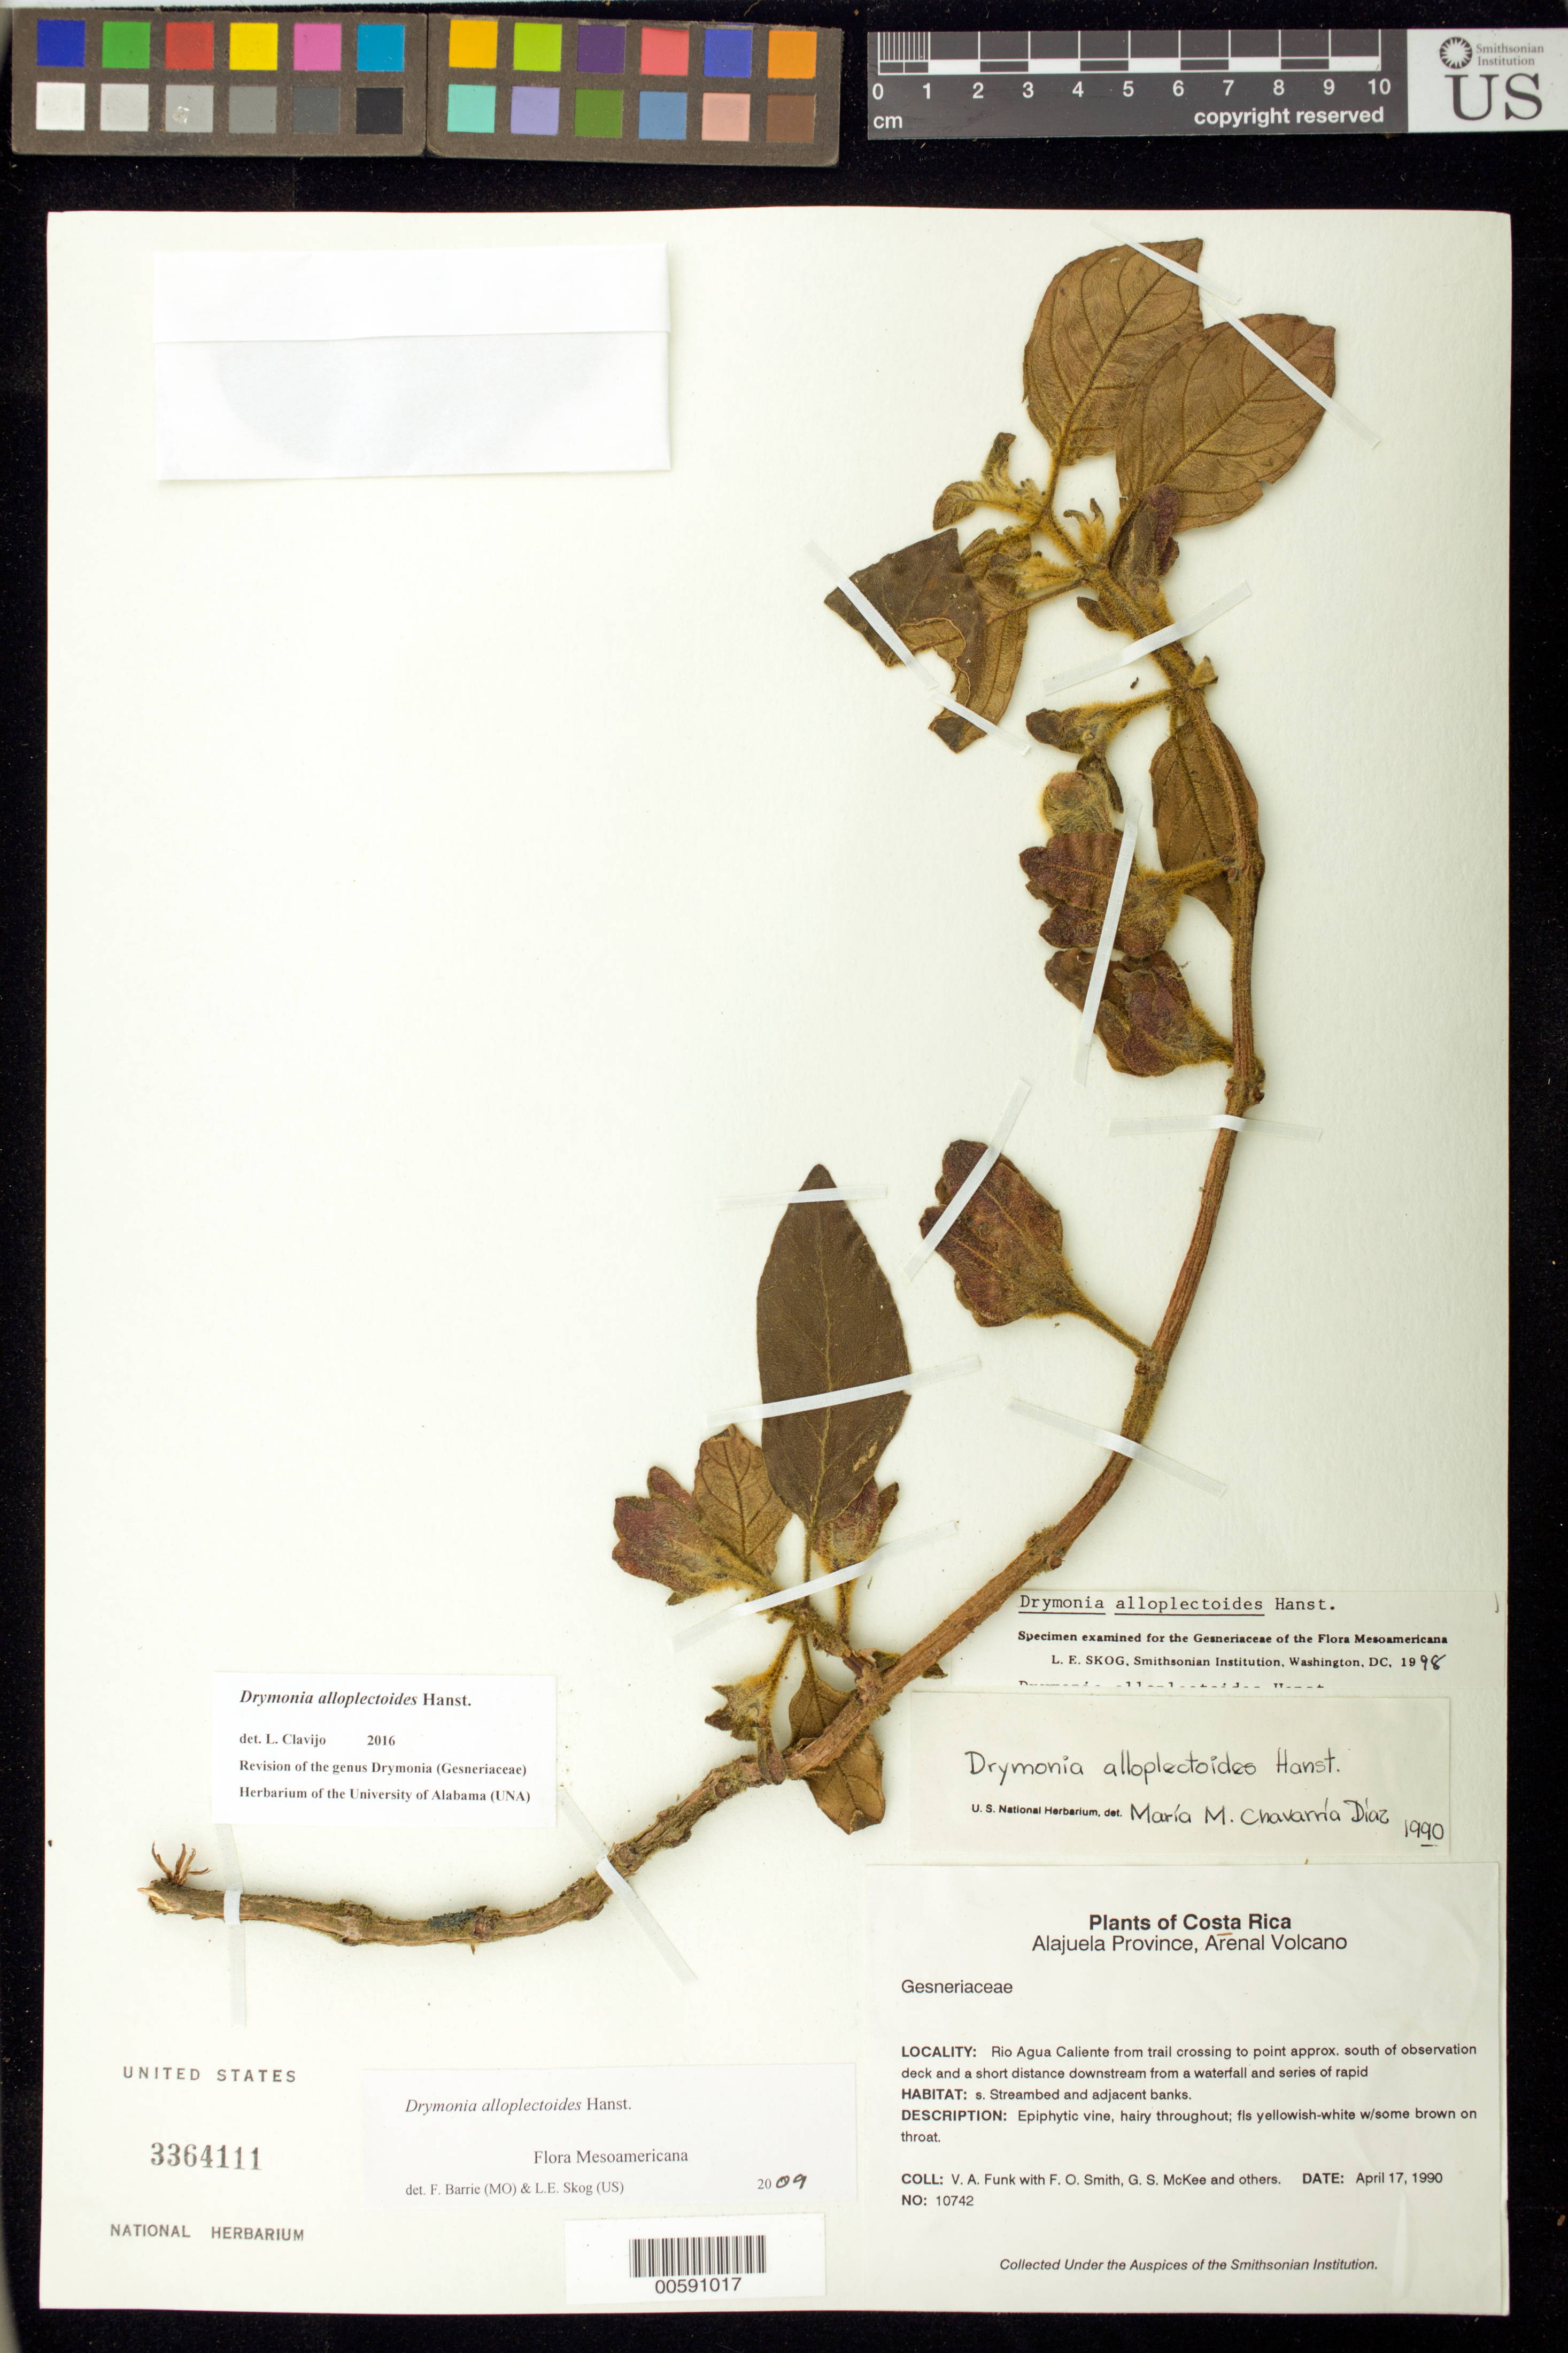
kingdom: Plantae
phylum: Tracheophyta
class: Magnoliopsida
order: Lamiales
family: Gesneriaceae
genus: Drymonia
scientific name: Drymonia alloplectoides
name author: Hanst.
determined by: Skog, Laurence E.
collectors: V. Funk, F. Smith, G. S. McKee & et al.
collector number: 10742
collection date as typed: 17 Apr 1990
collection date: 1990-04-17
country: Costa Rica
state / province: Alajuela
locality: Arenal Volcano; Rio Agua Caliente from trail crossing to point approx. S of observation deck and a short distance downstream from a waterfall and series of rapids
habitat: Streambed and adjacent banks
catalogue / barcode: US 3364111